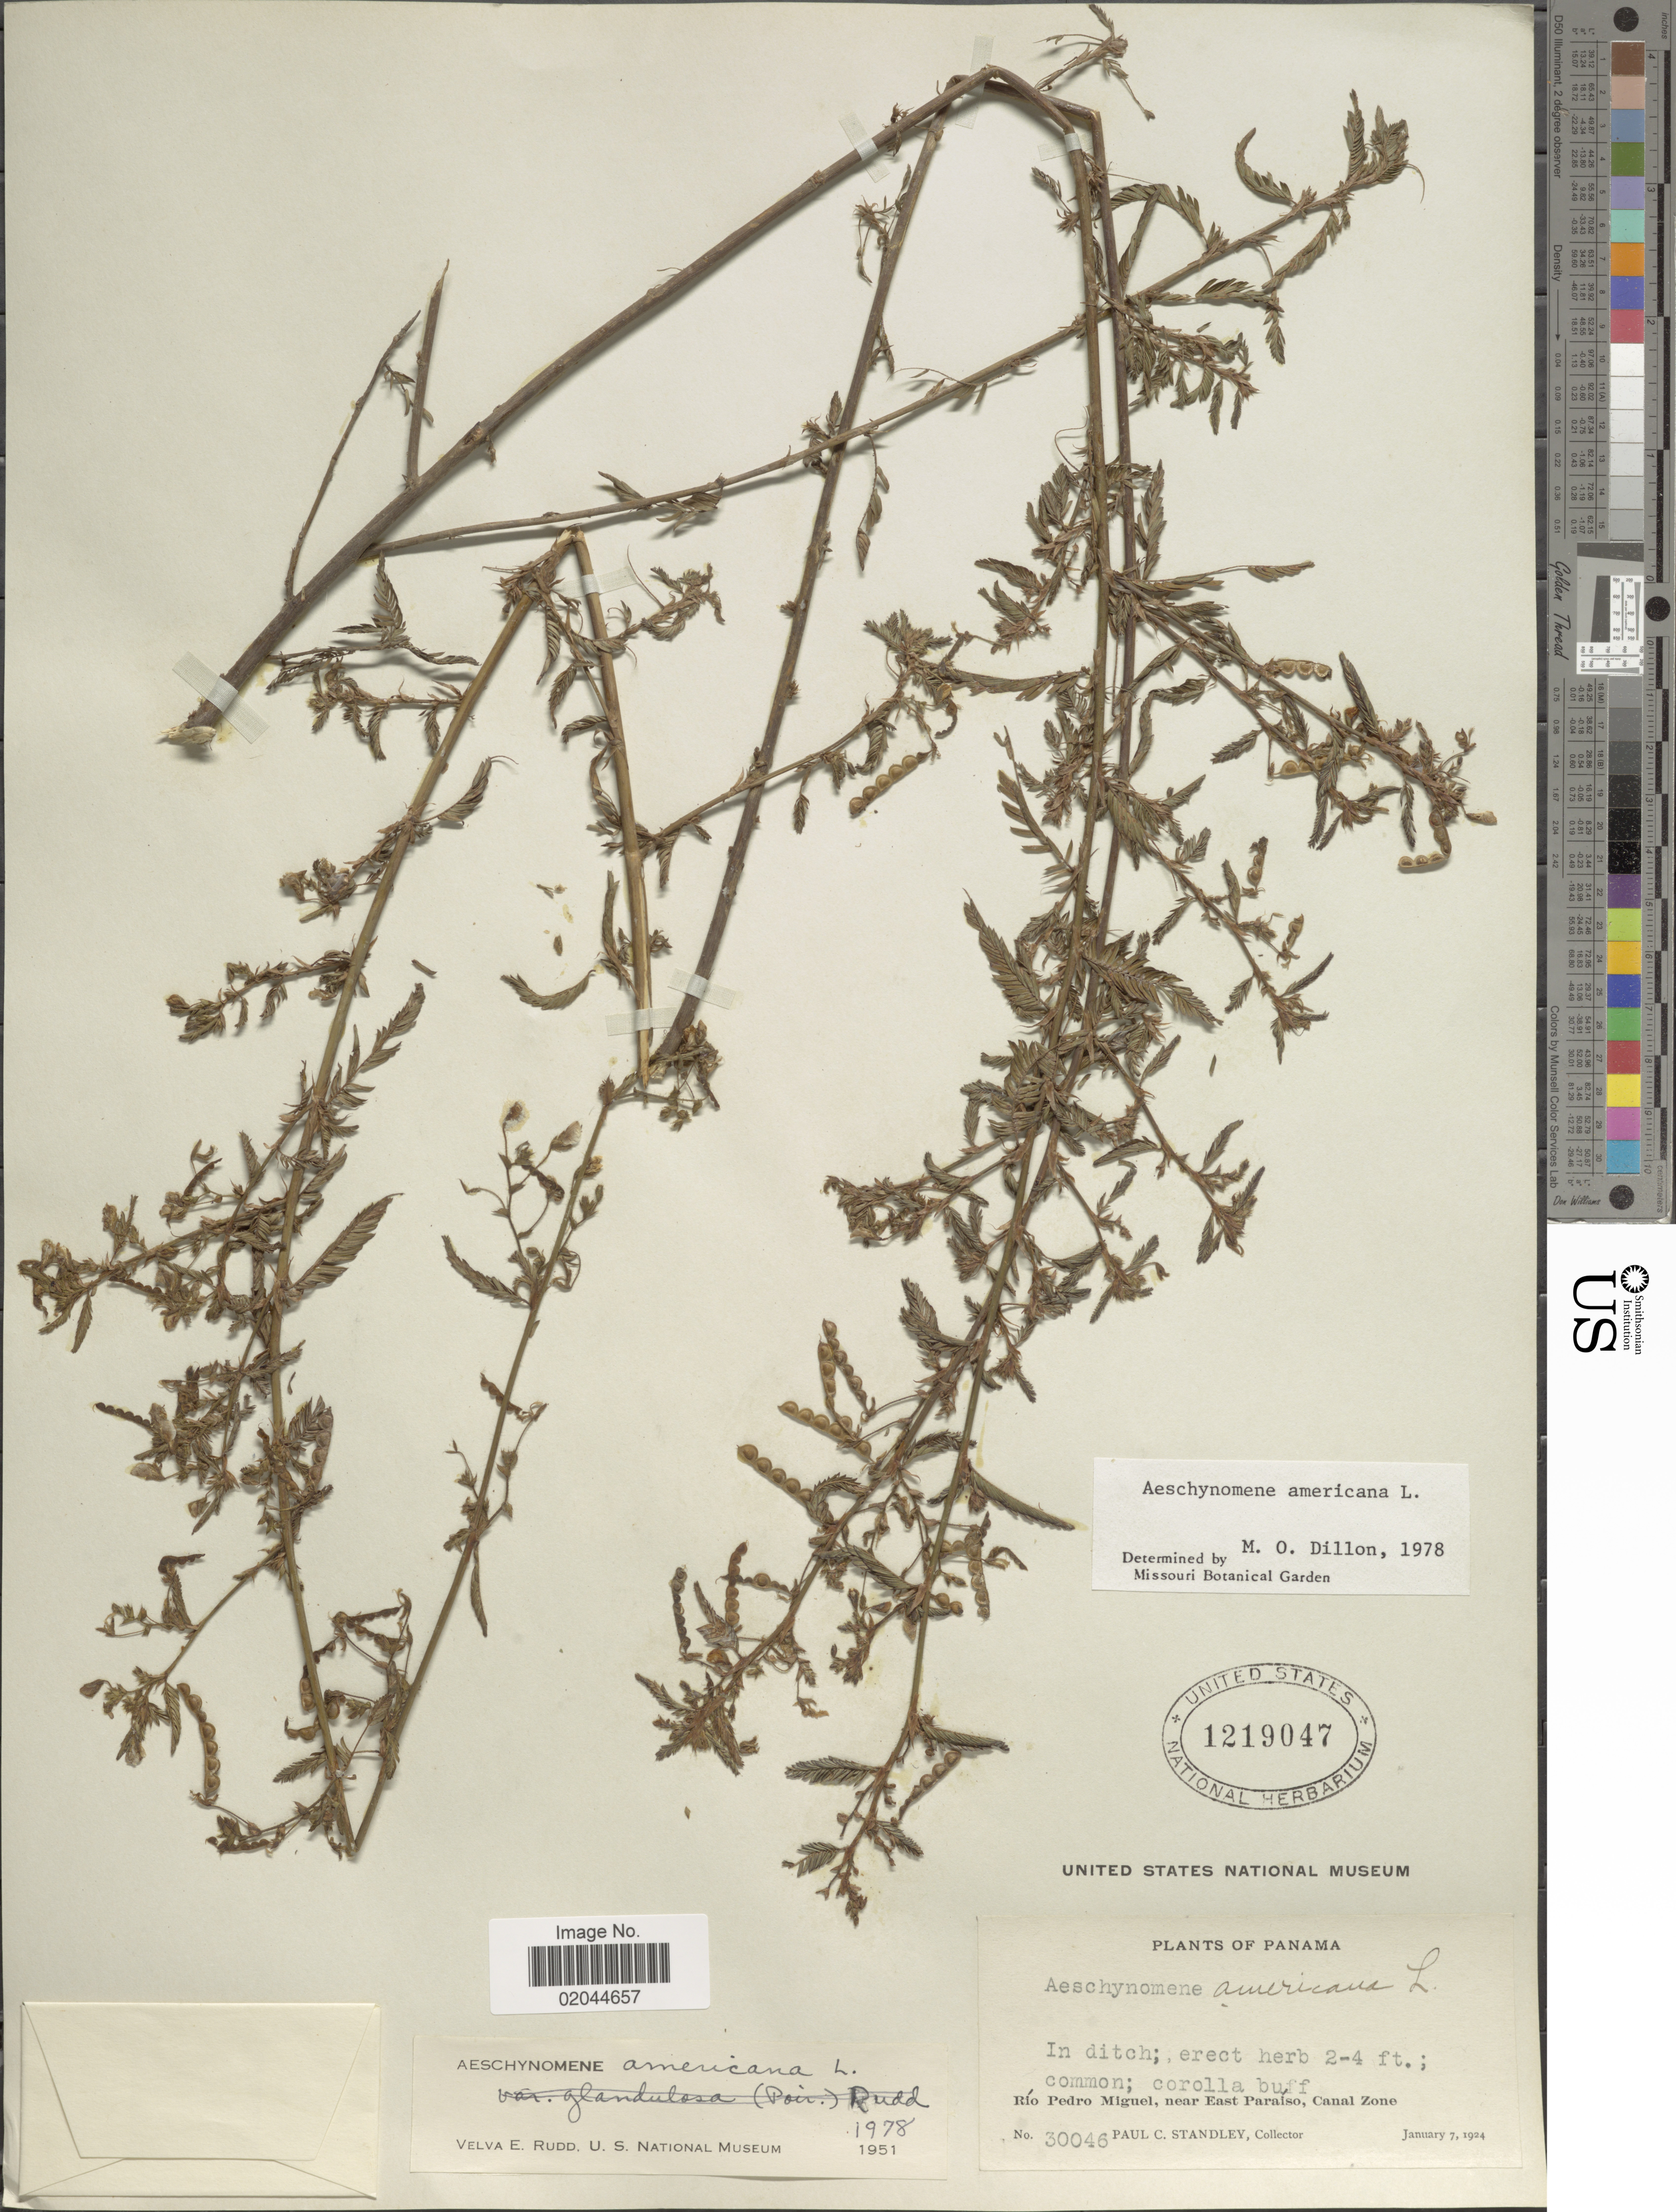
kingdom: Plantae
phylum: Tracheophyta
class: Magnoliopsida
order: Fabales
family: Fabaceae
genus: Aeschynomene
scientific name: Aeschynomene americana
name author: L.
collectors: P. C. Standley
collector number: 30046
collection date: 1924-01-07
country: Panama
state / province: Colón / Panamá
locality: In ditch, Rio Pedro Miguel, near East Paraiso, Canal Zone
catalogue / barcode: US 1219047